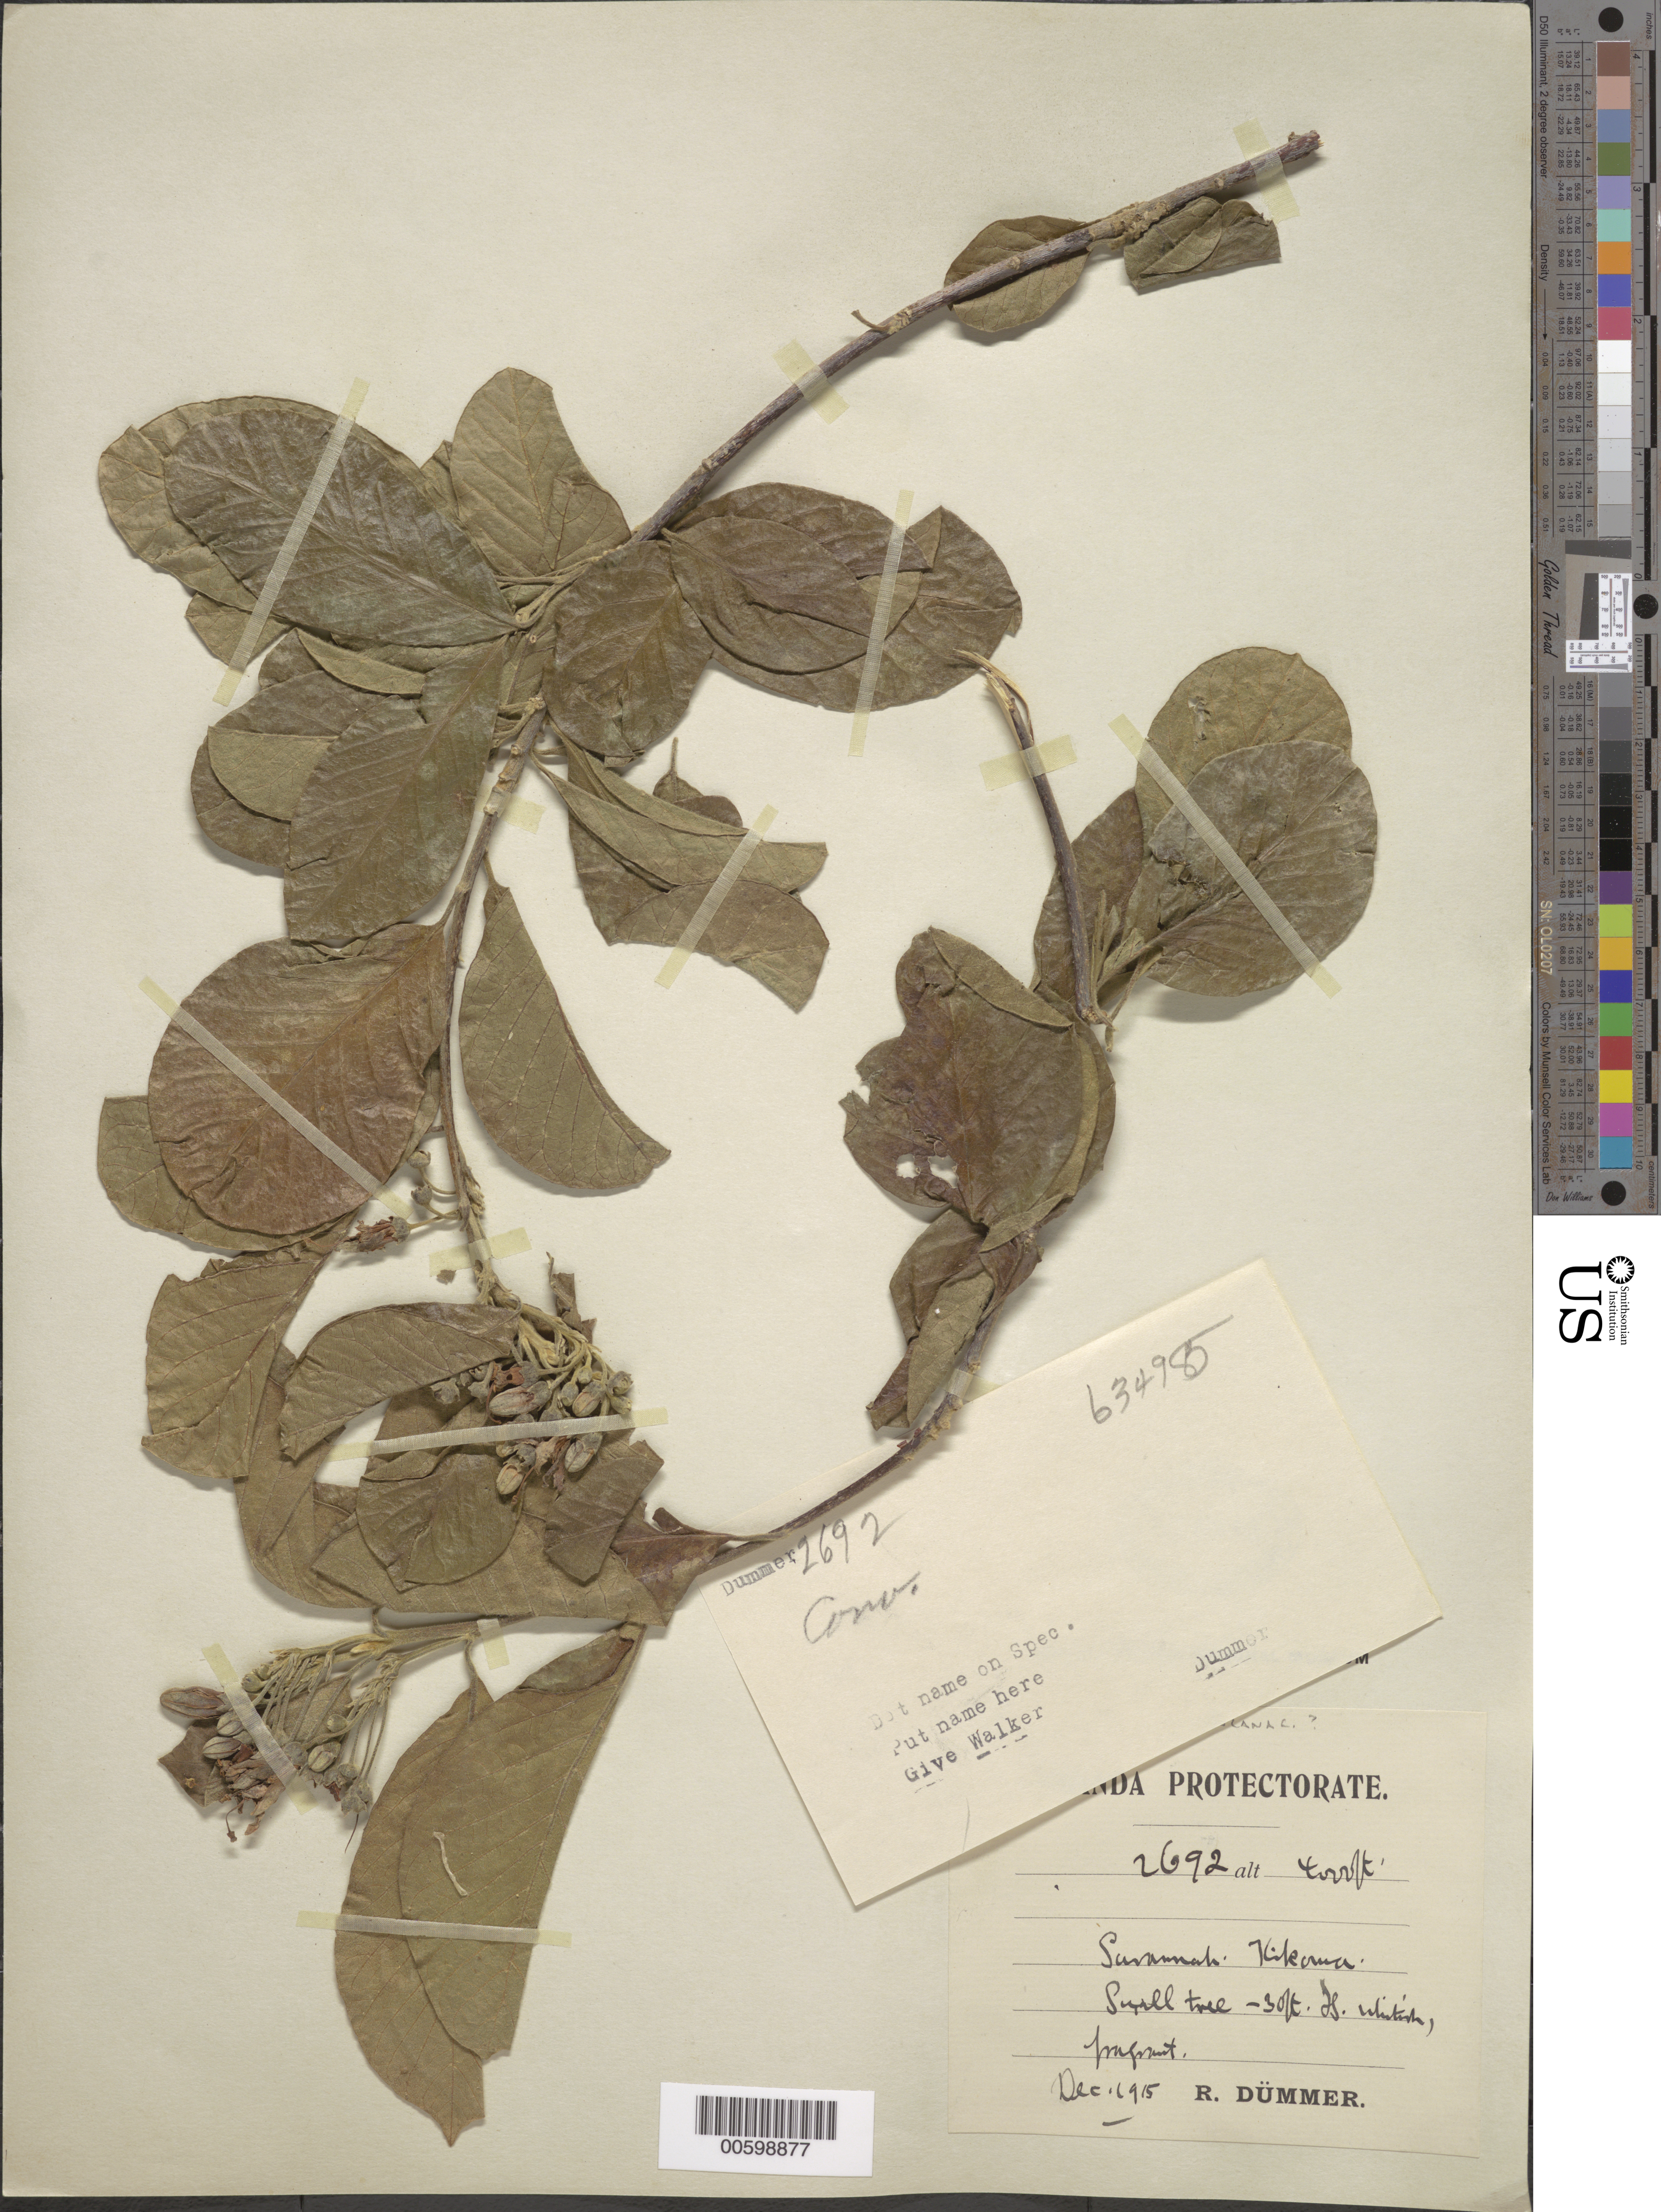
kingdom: Plantae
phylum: Tracheophyta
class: Magnoliopsida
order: Malvales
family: Malvaceae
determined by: Staples, G. W.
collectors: R. Dümmer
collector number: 2672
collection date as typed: Dec 1915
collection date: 1915-12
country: Uganda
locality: Kikoma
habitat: Savannah, small tree - 30ft, fl whitish, fragrant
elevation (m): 1219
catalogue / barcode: US 634985